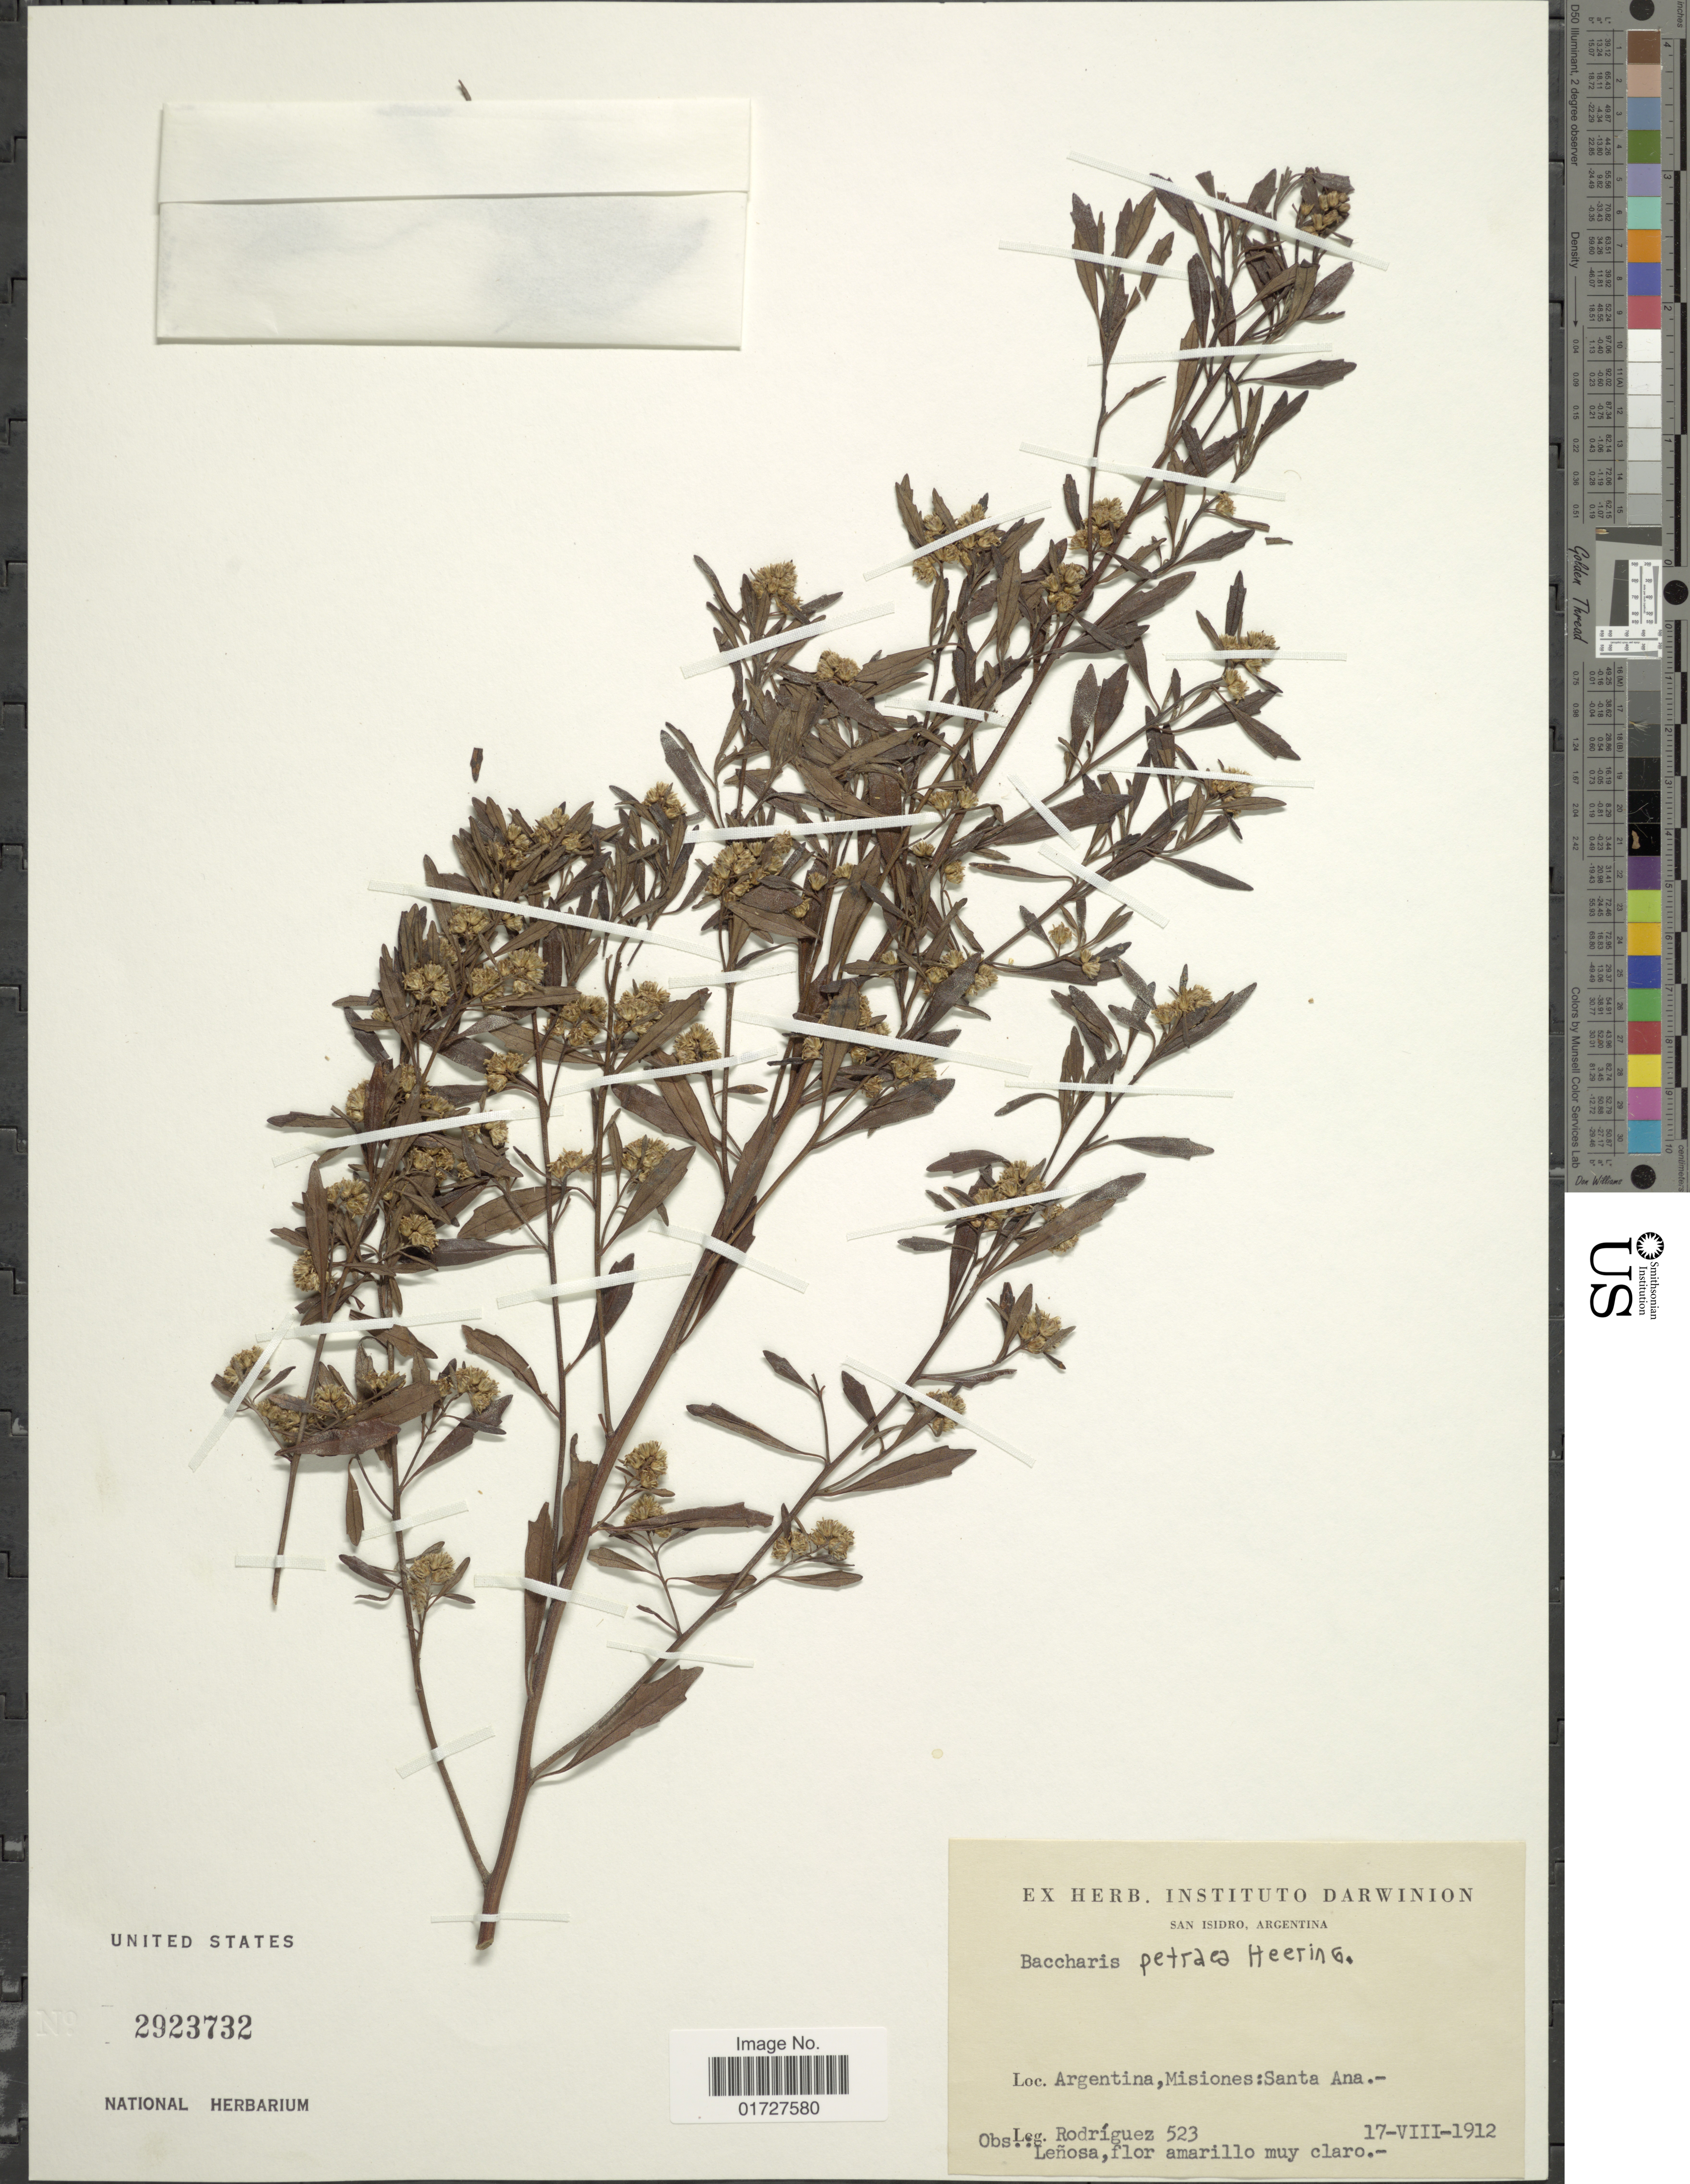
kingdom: Plantae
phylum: Tracheophyta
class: Magnoliopsida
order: Asterales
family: Asteraceae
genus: Baccharis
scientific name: Baccharis petraea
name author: Herring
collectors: Rodriguez, --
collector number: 523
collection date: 1912-08-17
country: Argentina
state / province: Misiones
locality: Santa Ana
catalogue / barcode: US 2923732